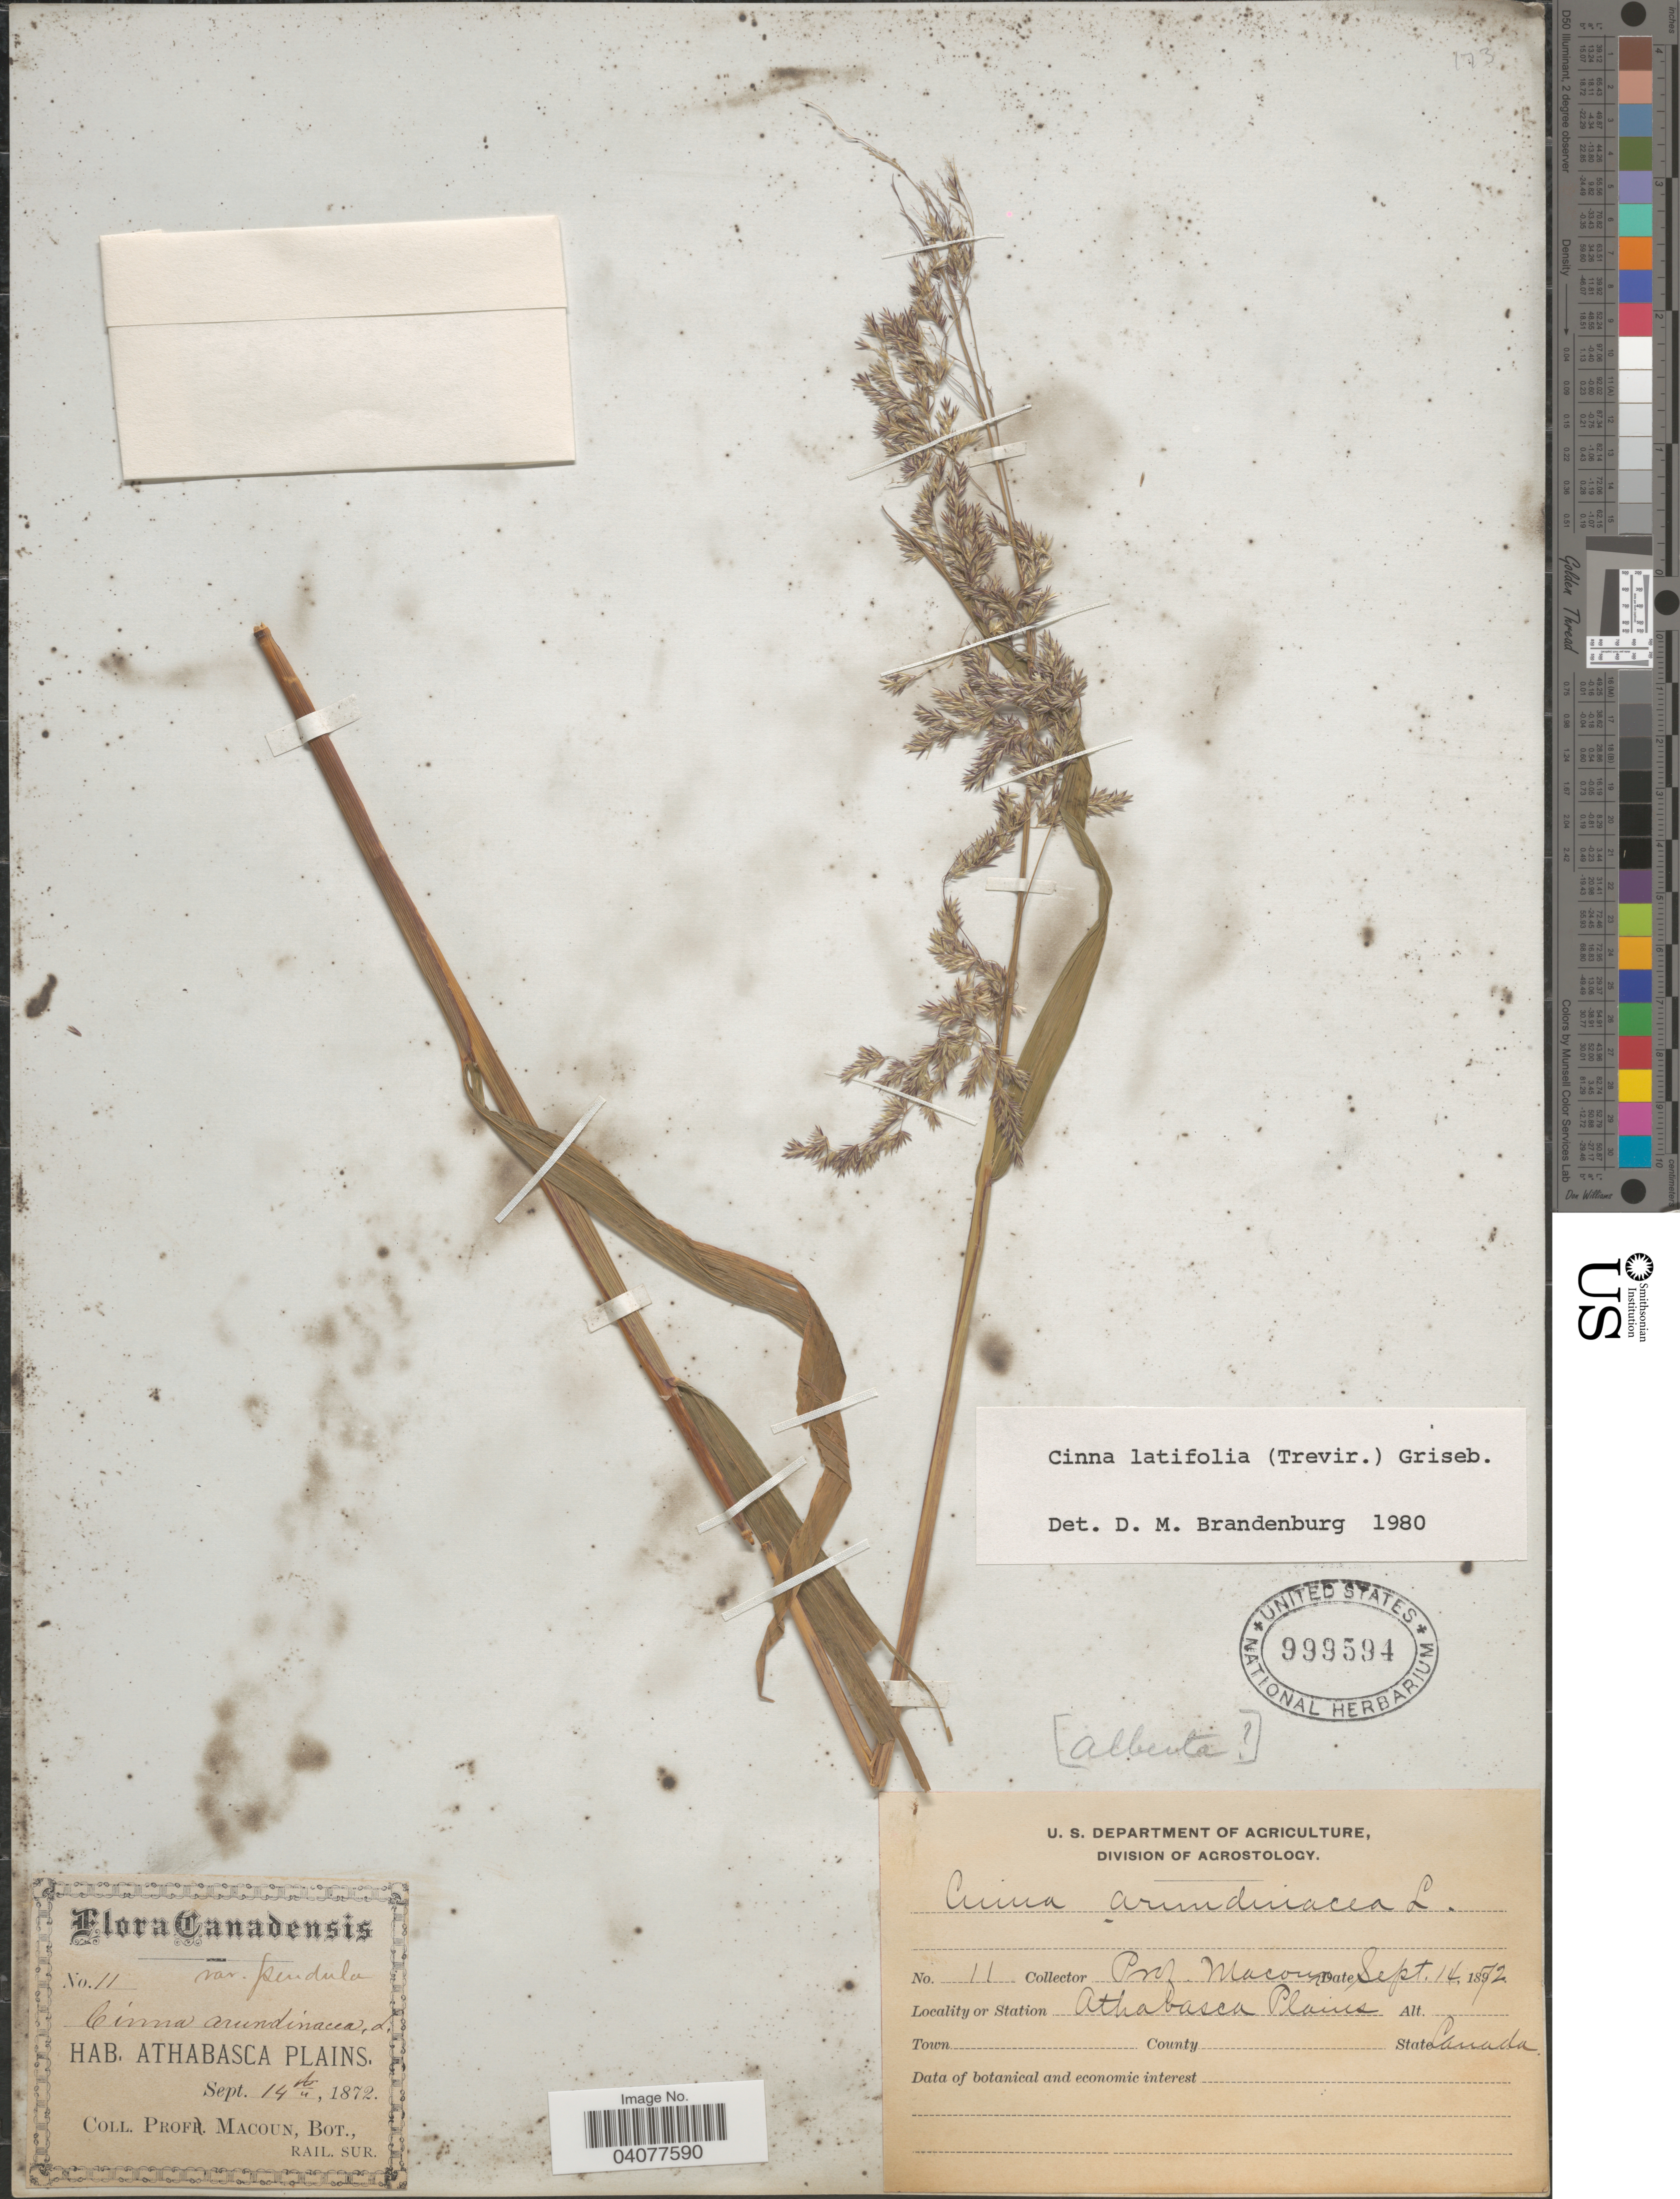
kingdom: Plantae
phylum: Tracheophyta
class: Liliopsida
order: Poales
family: Poaceae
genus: Cinna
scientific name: Cinna latifolia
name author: (Trevir. ex Goeppert) Griseb.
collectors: Prof. Macoun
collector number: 11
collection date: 1872-09-14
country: Canada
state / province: Alberta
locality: Athabasca Plains.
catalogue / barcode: US 999594